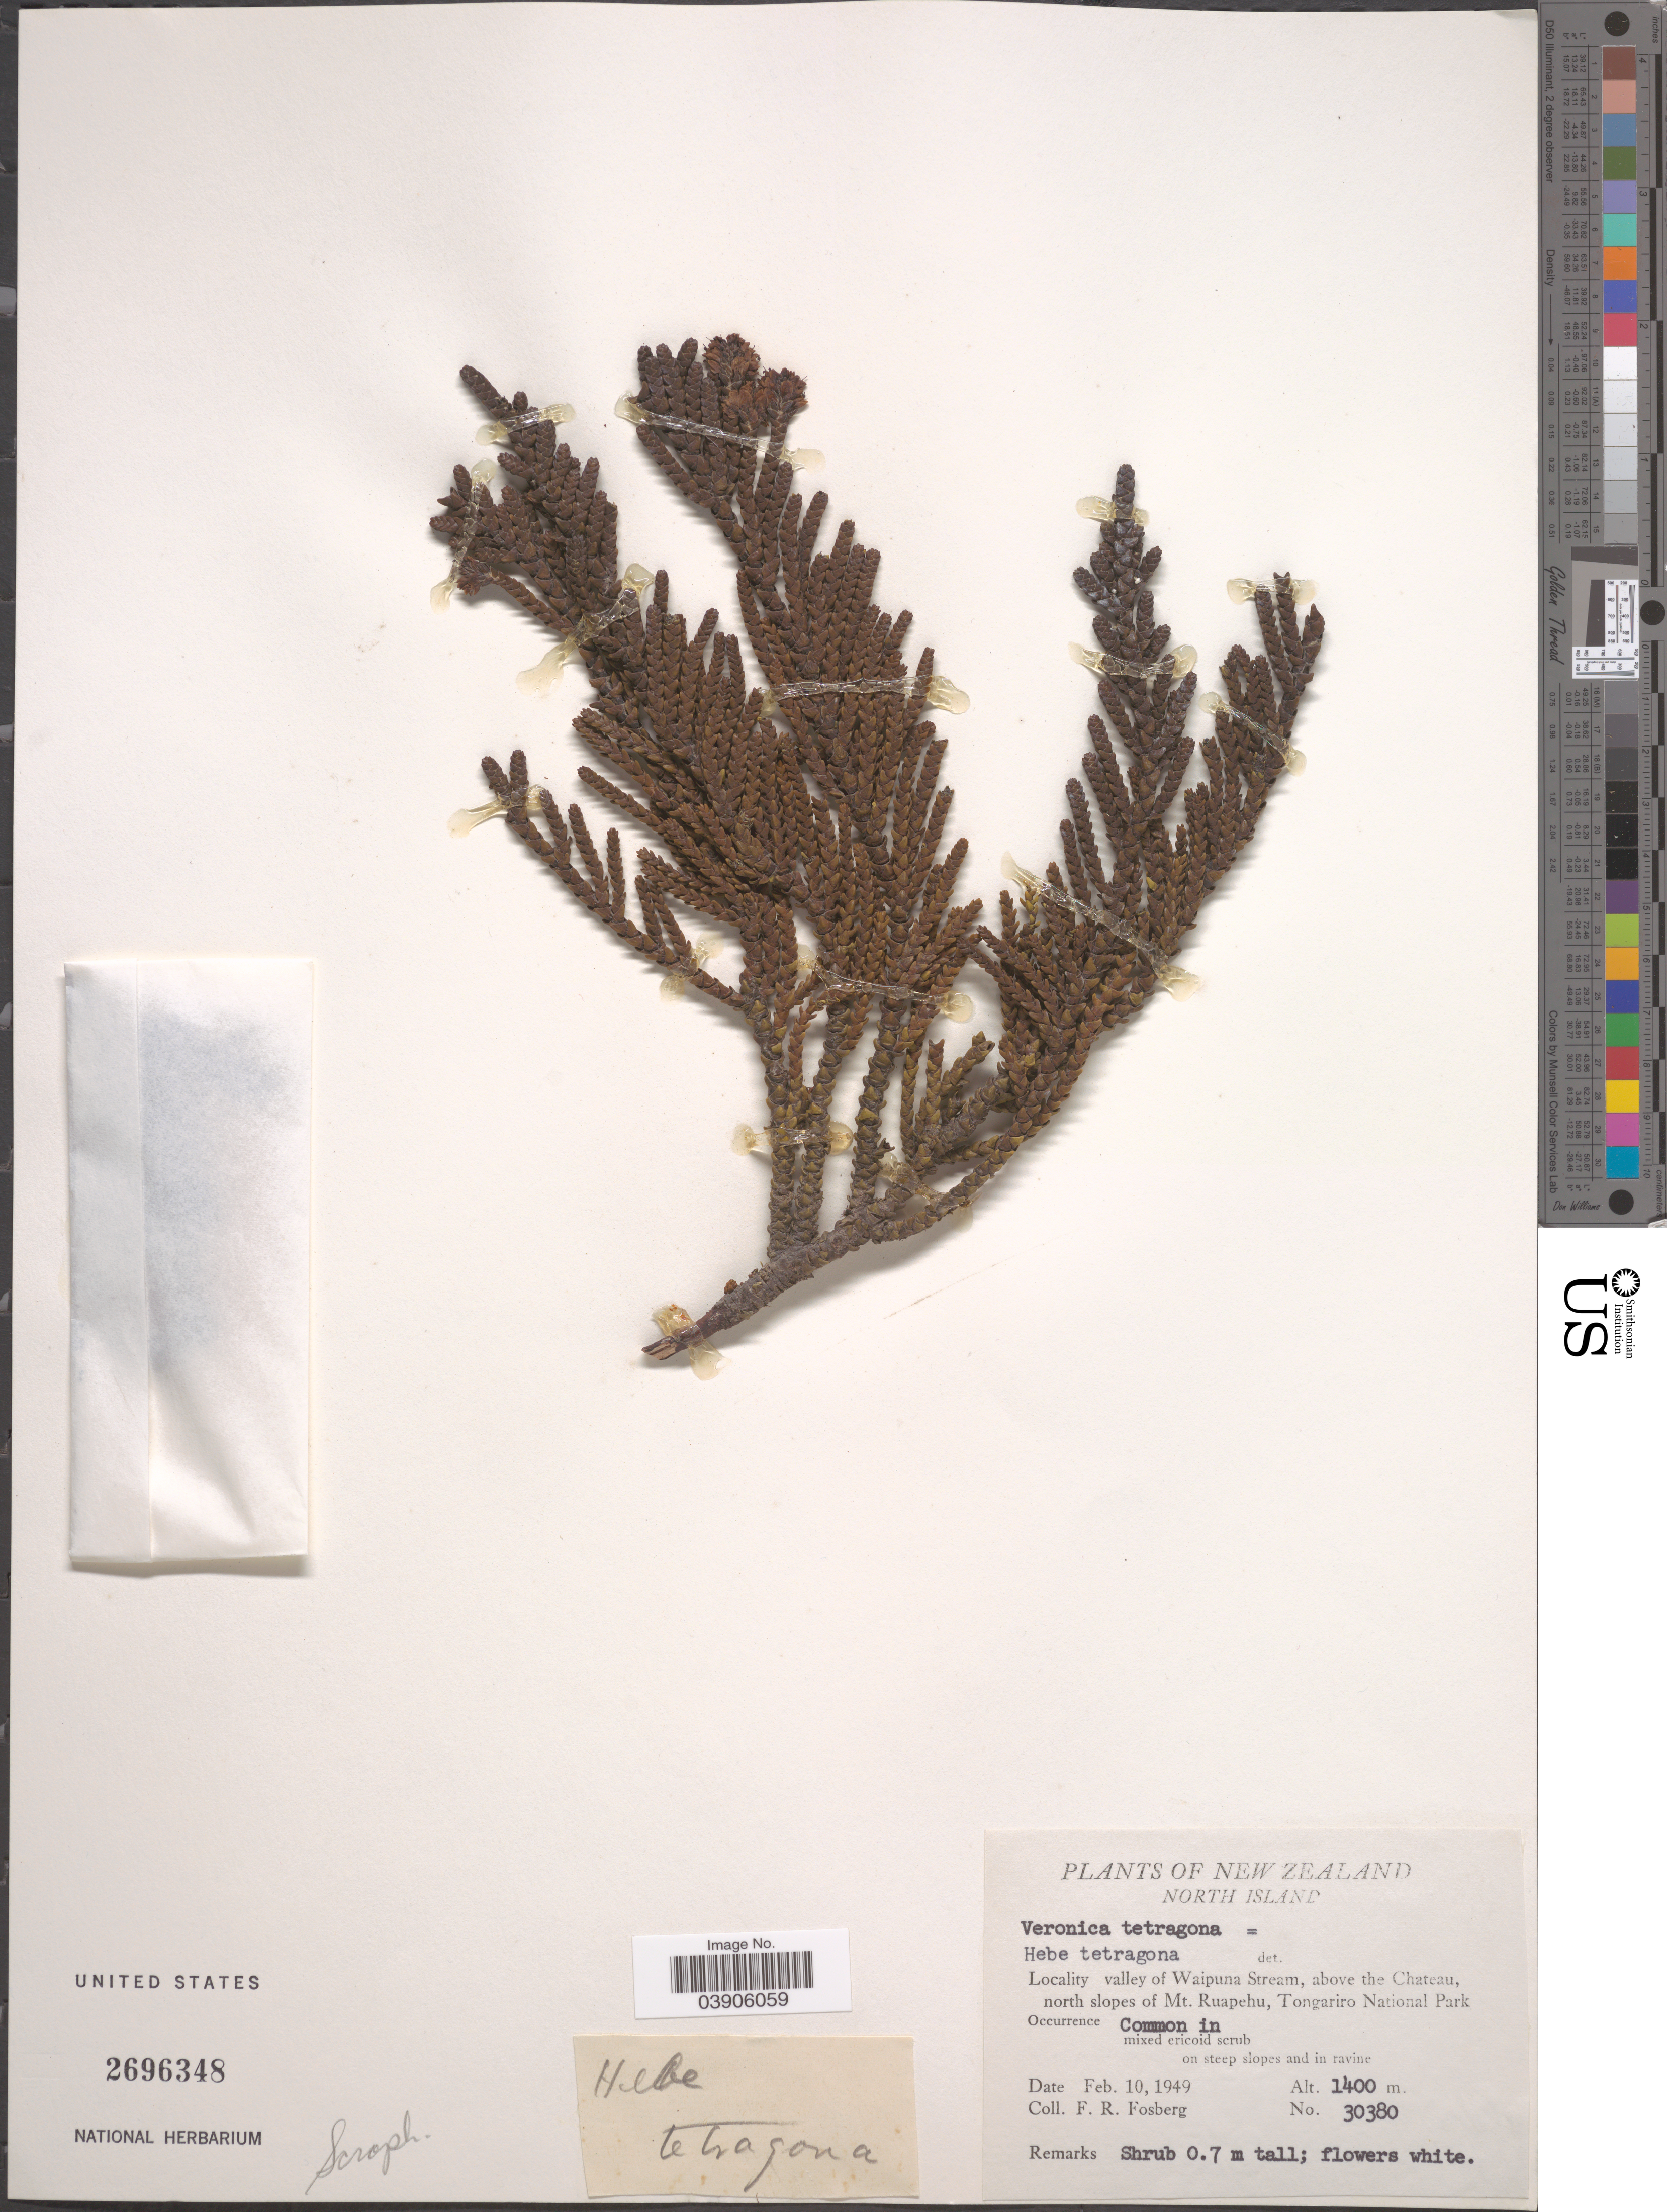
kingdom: Plantae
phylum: Tracheophyta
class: Magnoliopsida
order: Lamiales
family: Plantaginaceae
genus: Hebe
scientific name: Hebe tetragona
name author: (Hook.) Andersen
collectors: F. R. Fosberg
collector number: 30380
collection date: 1949-02-10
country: New Zealand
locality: North Island. Valley of Waipuna Stream, above the Chateau, north slopes of Mt. Ruapehu, Tongariro National Park.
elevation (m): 1400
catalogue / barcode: US 2696348